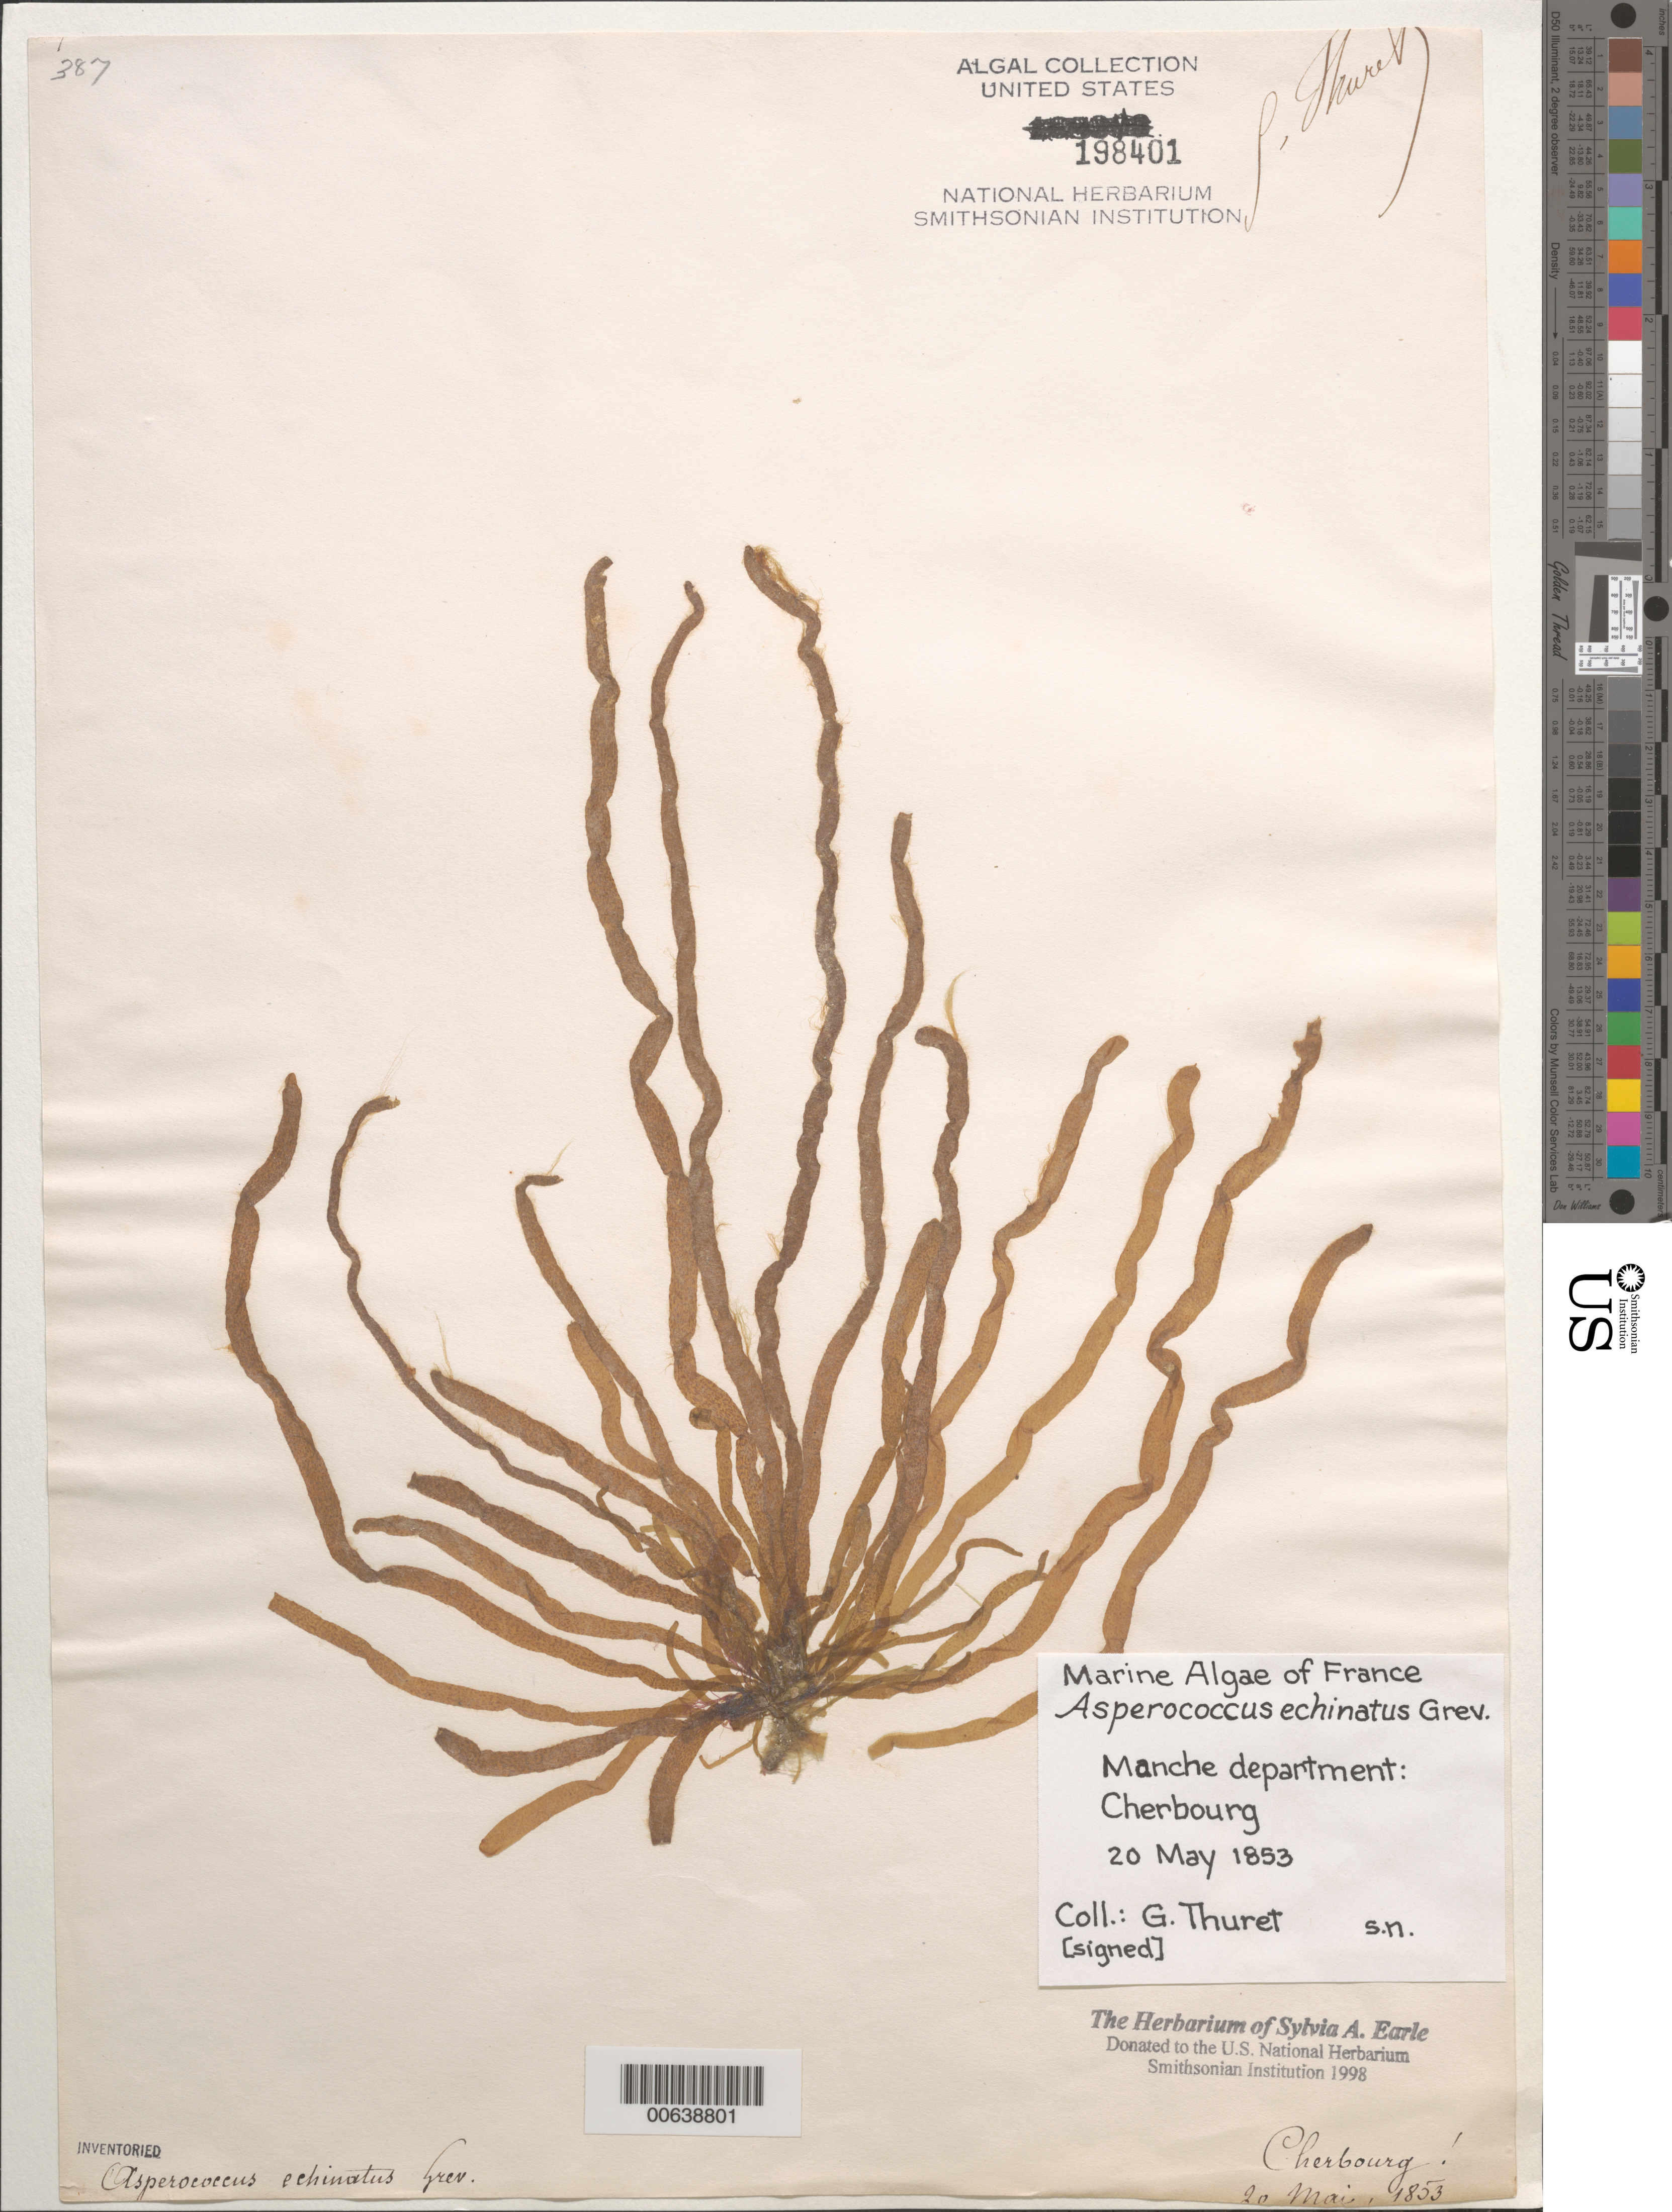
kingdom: Chromista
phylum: Ochrophyta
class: Phaeophyceae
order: Ectocarpales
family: Chordariaceae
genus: Asperococcus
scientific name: Asperococcus fistulosus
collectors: G. A. Thuret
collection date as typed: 20 May 1853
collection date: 1853-05-20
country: France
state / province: Normandie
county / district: Manche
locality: Cherbourg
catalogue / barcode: US 198401